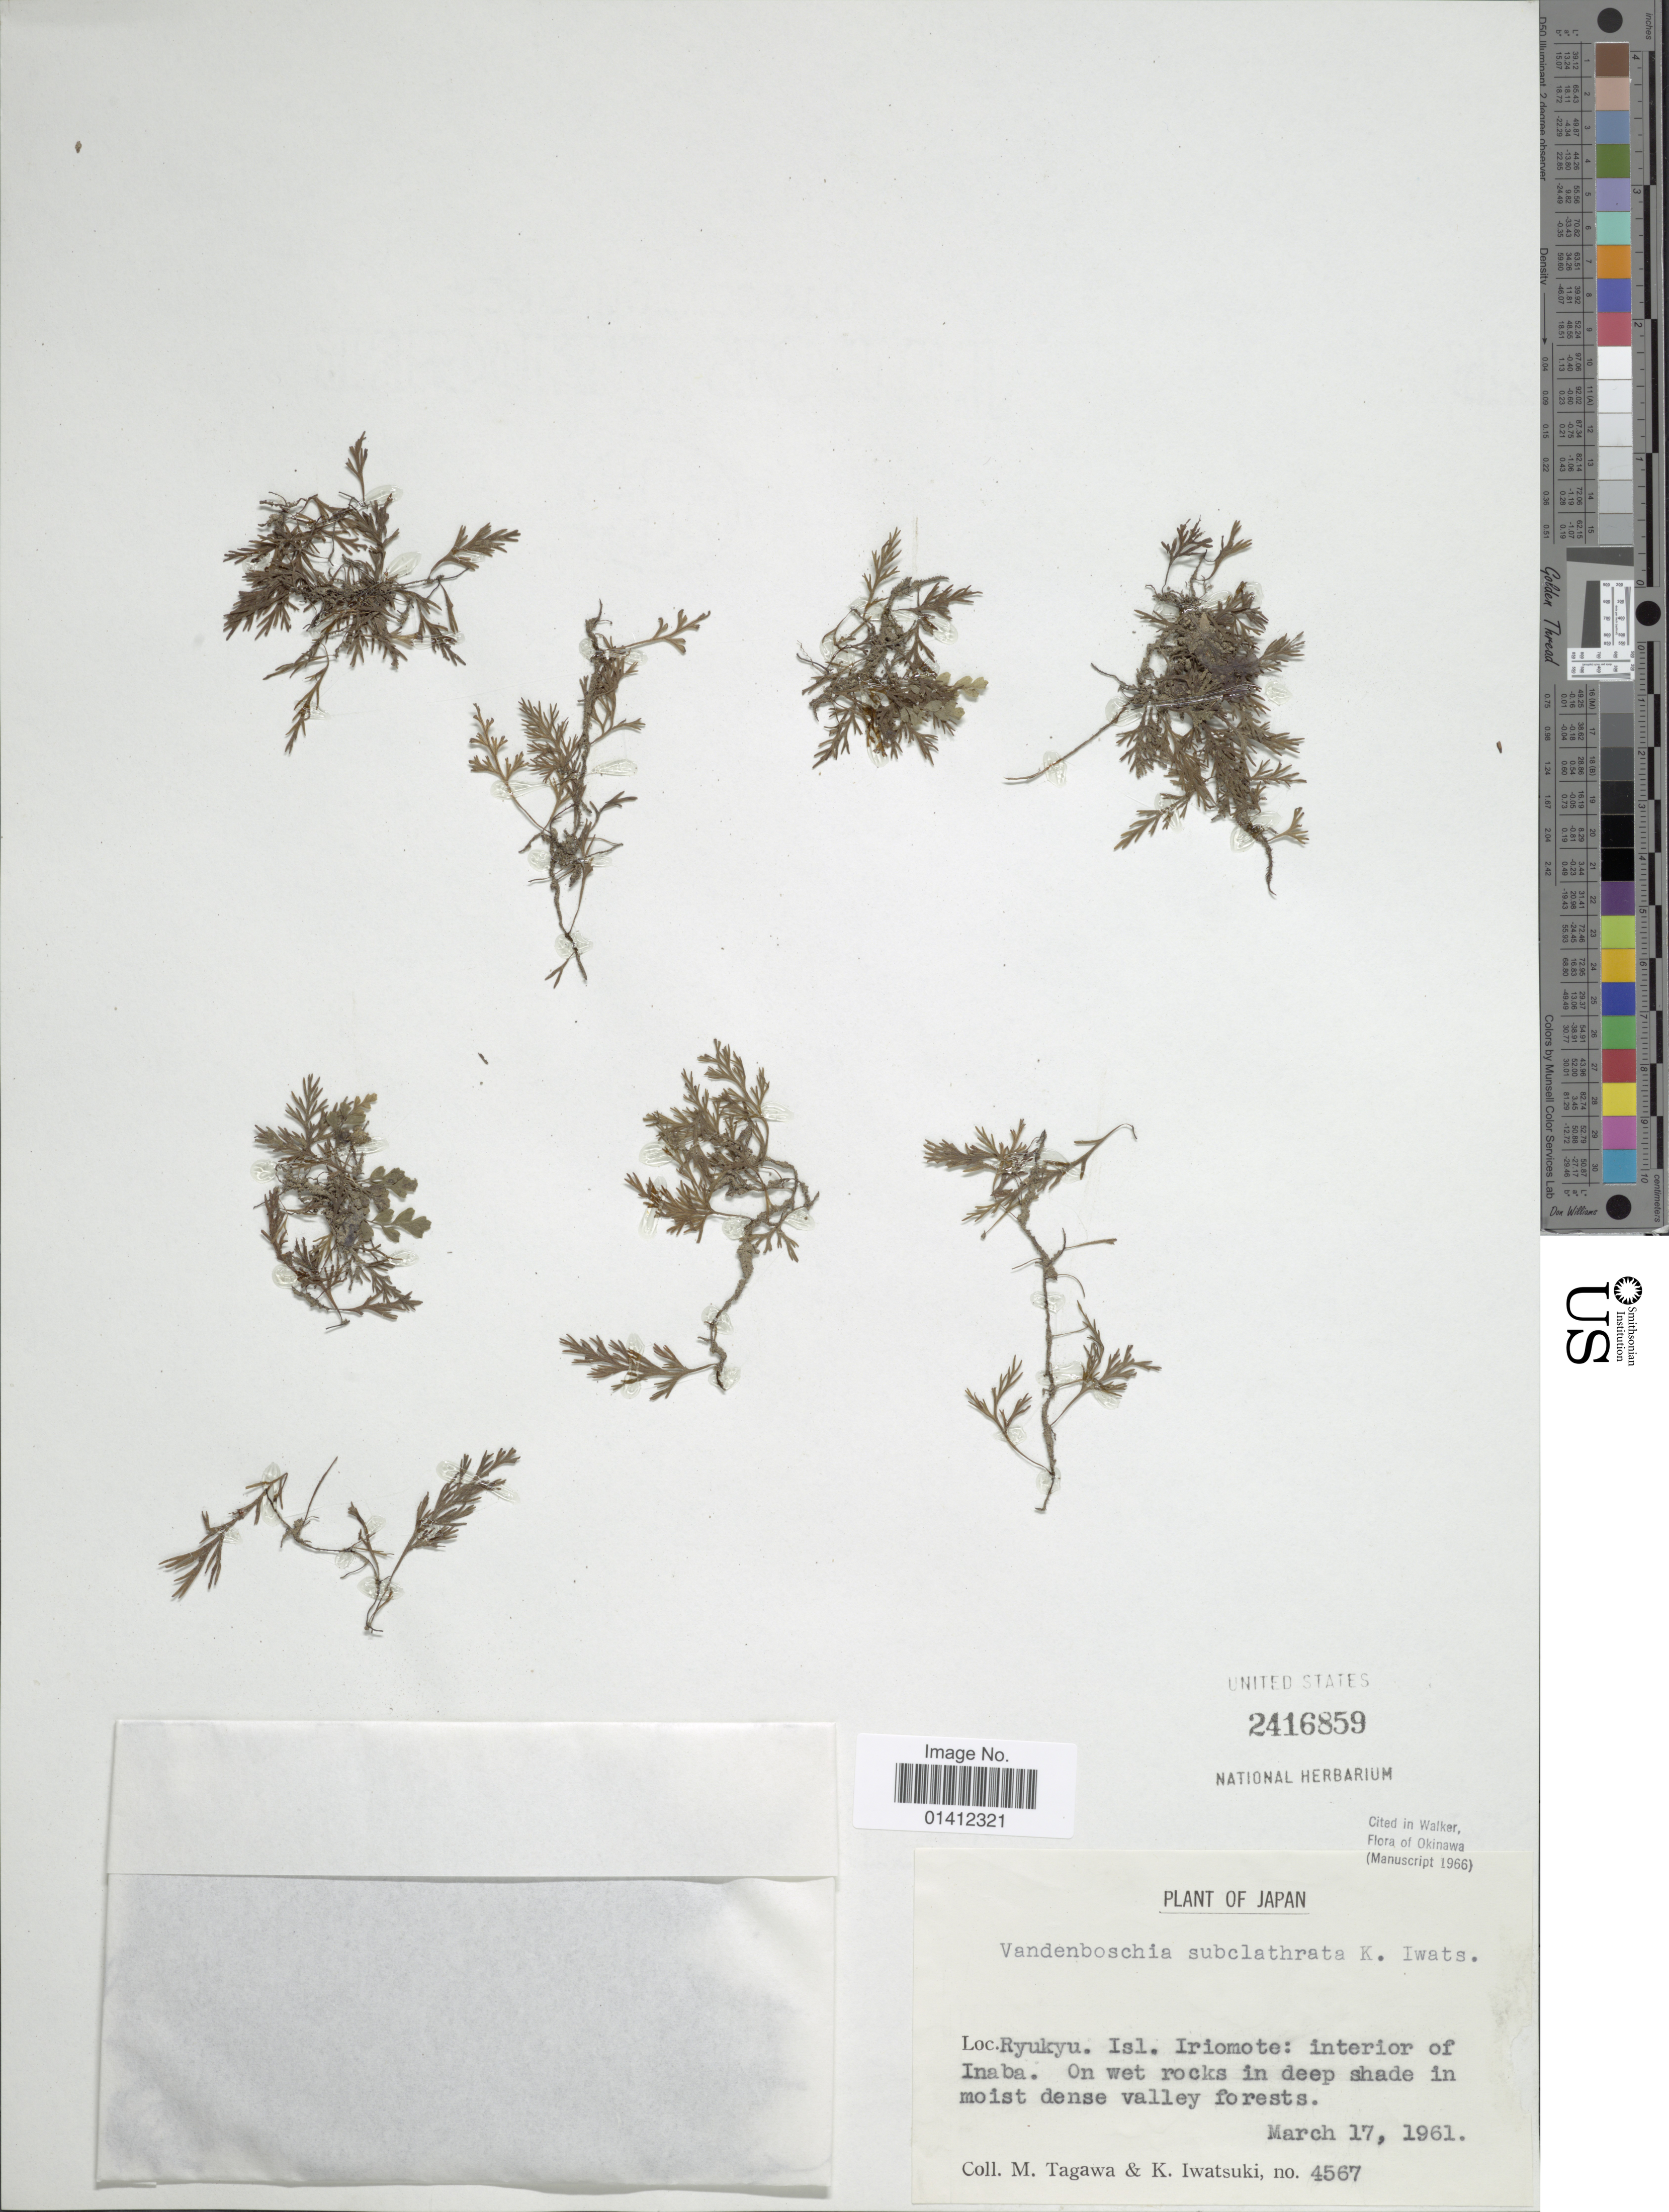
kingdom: Plantae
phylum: Tracheophyta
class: Polypodiopsida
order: Hymenophyllales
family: Hymenophyllaceae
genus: Vandenboschia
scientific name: Vandenboschia subclathrata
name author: K. Iwats.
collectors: M. Tagawa & K. Iwatsuki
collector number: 4567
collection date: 1961-03-17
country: Japan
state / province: Okinawa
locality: Ryukyu Isl. Iriomote: interior of Inaba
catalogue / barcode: US 2416859